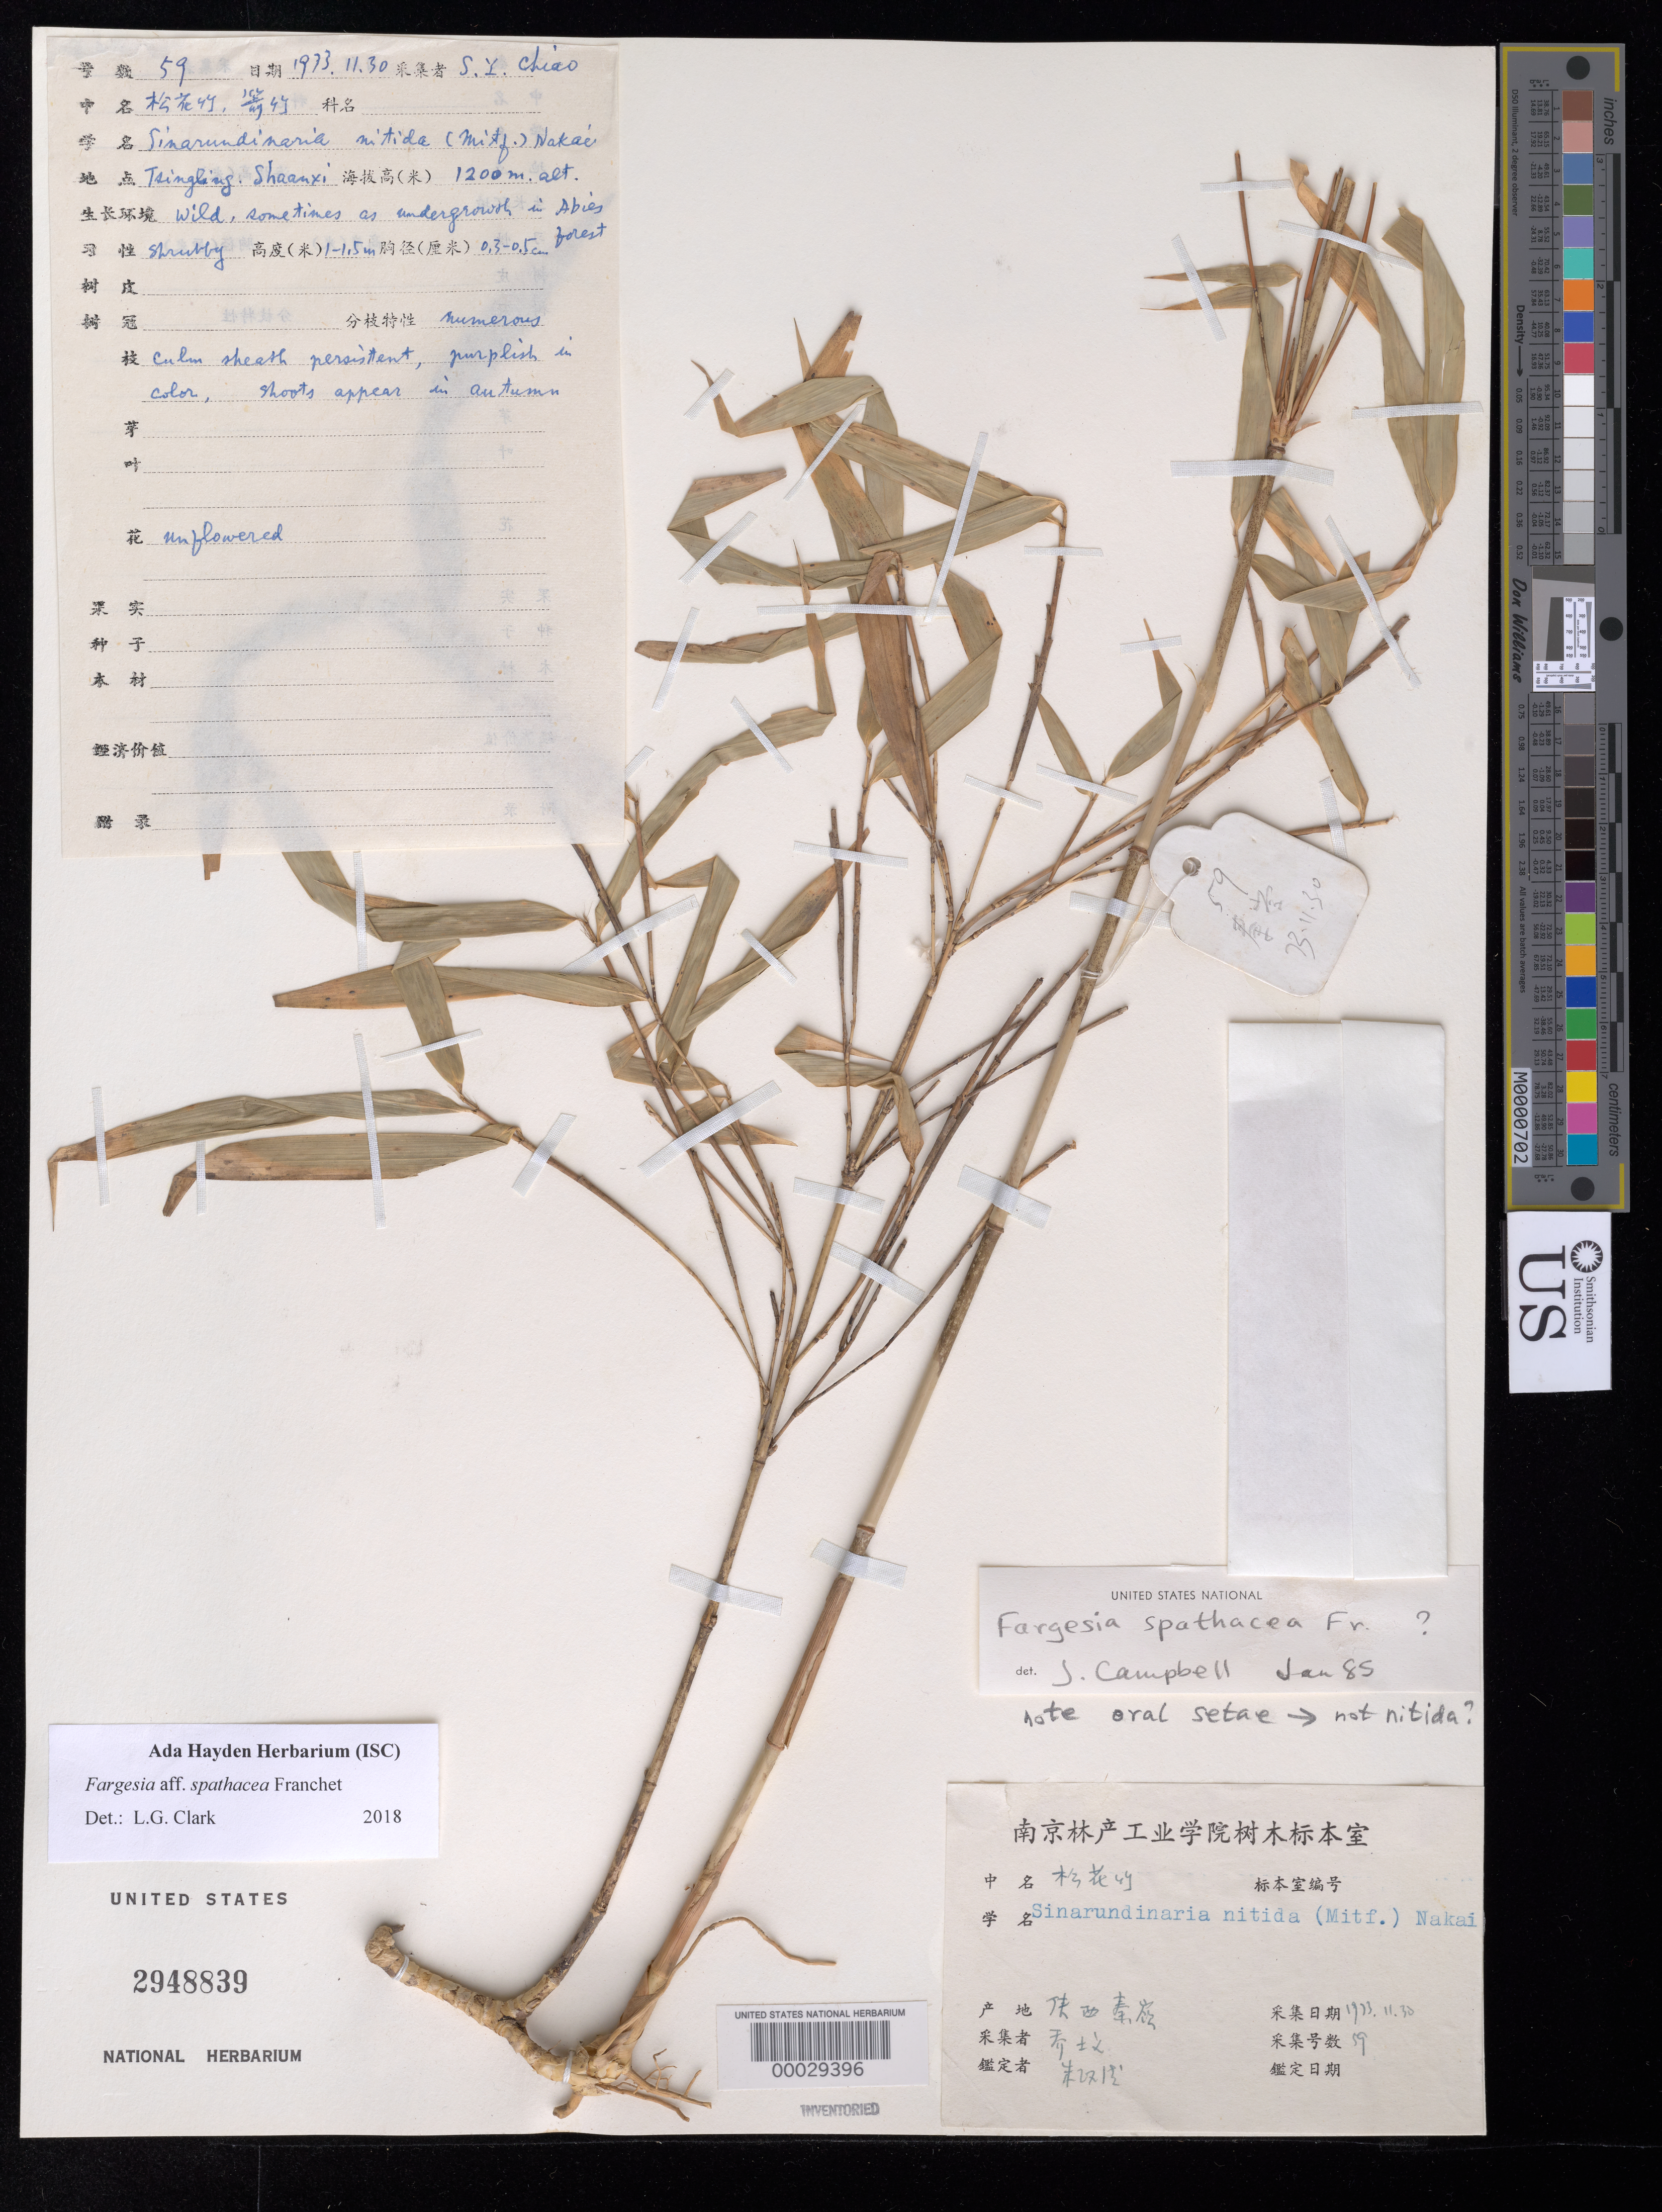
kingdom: Plantae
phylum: Tracheophyta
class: Liliopsida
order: Poales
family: Poaceae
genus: Fargesia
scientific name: Fargesia spathacea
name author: Franch.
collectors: S. Chiao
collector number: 59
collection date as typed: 30 Nov 1973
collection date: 1973-11-30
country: China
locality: Tsingling: shaanxi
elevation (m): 1200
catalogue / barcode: US 2948839